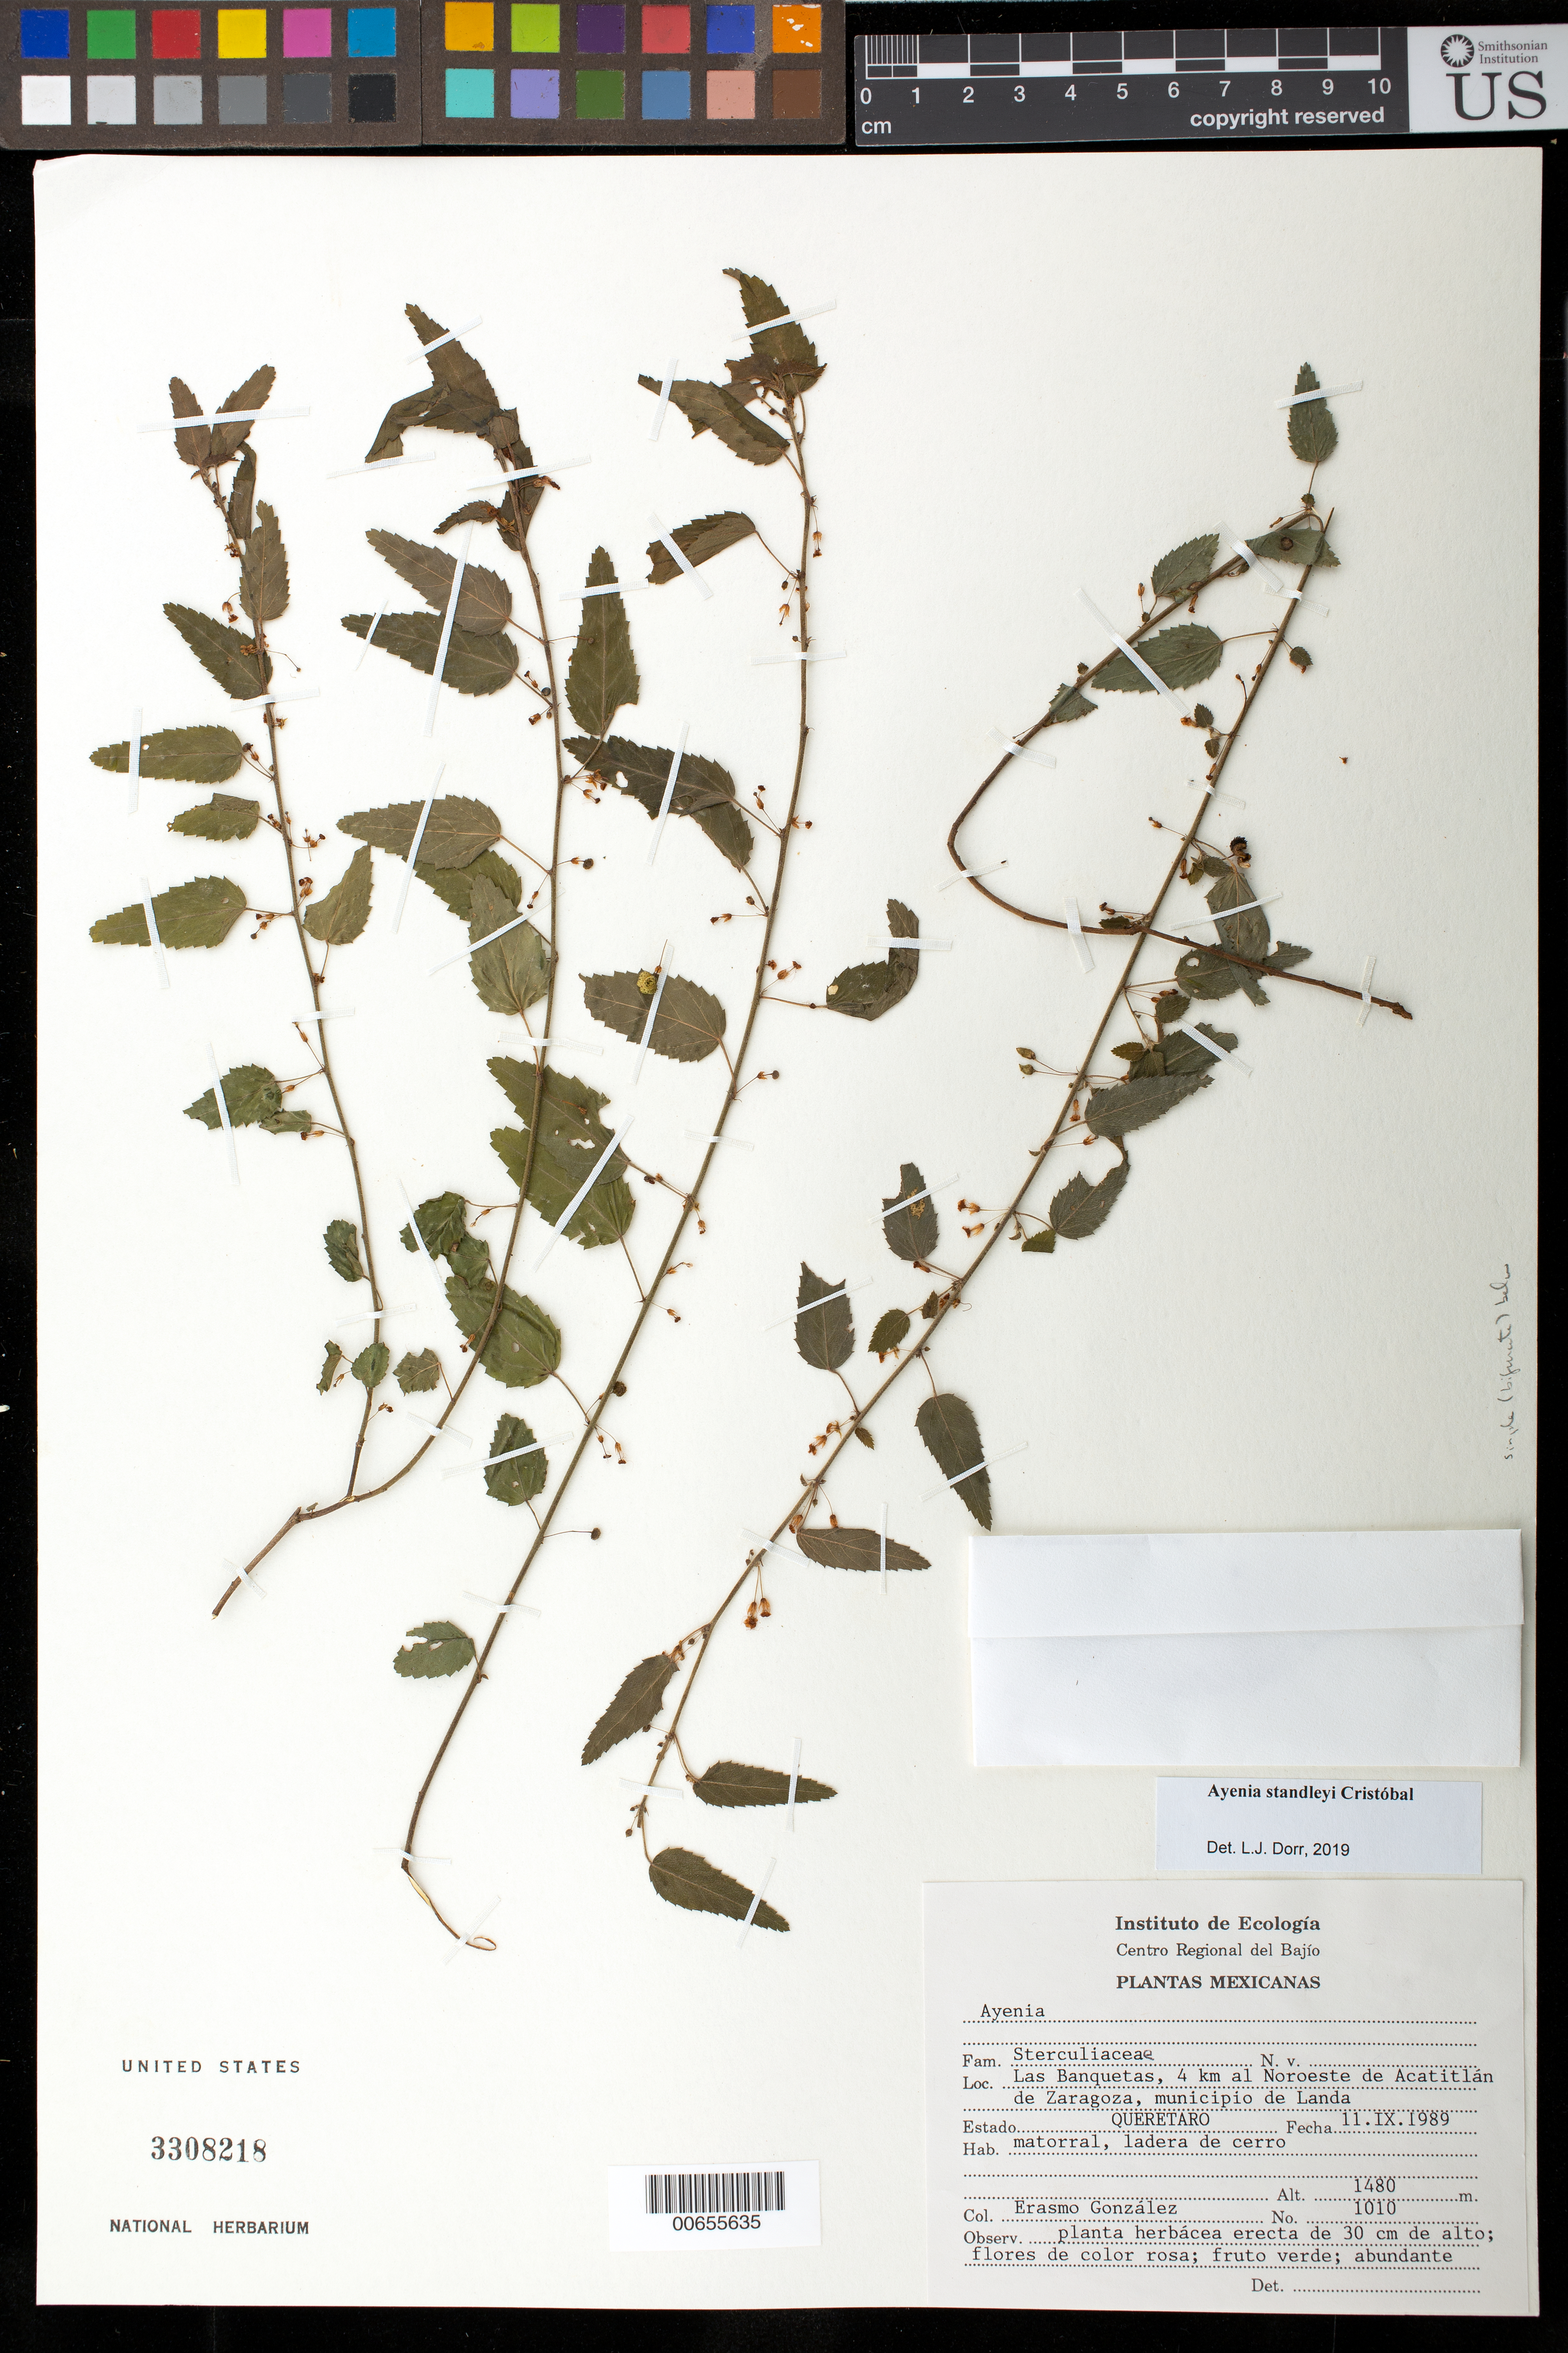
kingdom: Plantae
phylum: Tracheophyta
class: Magnoliopsida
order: Malvales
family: Malvaceae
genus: Ayenia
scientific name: Ayenia standleyi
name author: Cristóbal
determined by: Dorr, L. J., (BOT), Smithsonian Institution - National Museum of Natural History (UNITED STATES)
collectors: E. González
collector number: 1010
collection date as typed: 11 Sep 1989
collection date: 1989-09-11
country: Mexico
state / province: Querétaro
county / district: Landa de Matamoros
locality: Las Banquetas, 4 km al noroeste de Acatitlán de Zaragoza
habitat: Matorral, ladera de cerro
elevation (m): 1480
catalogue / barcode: US 3308218